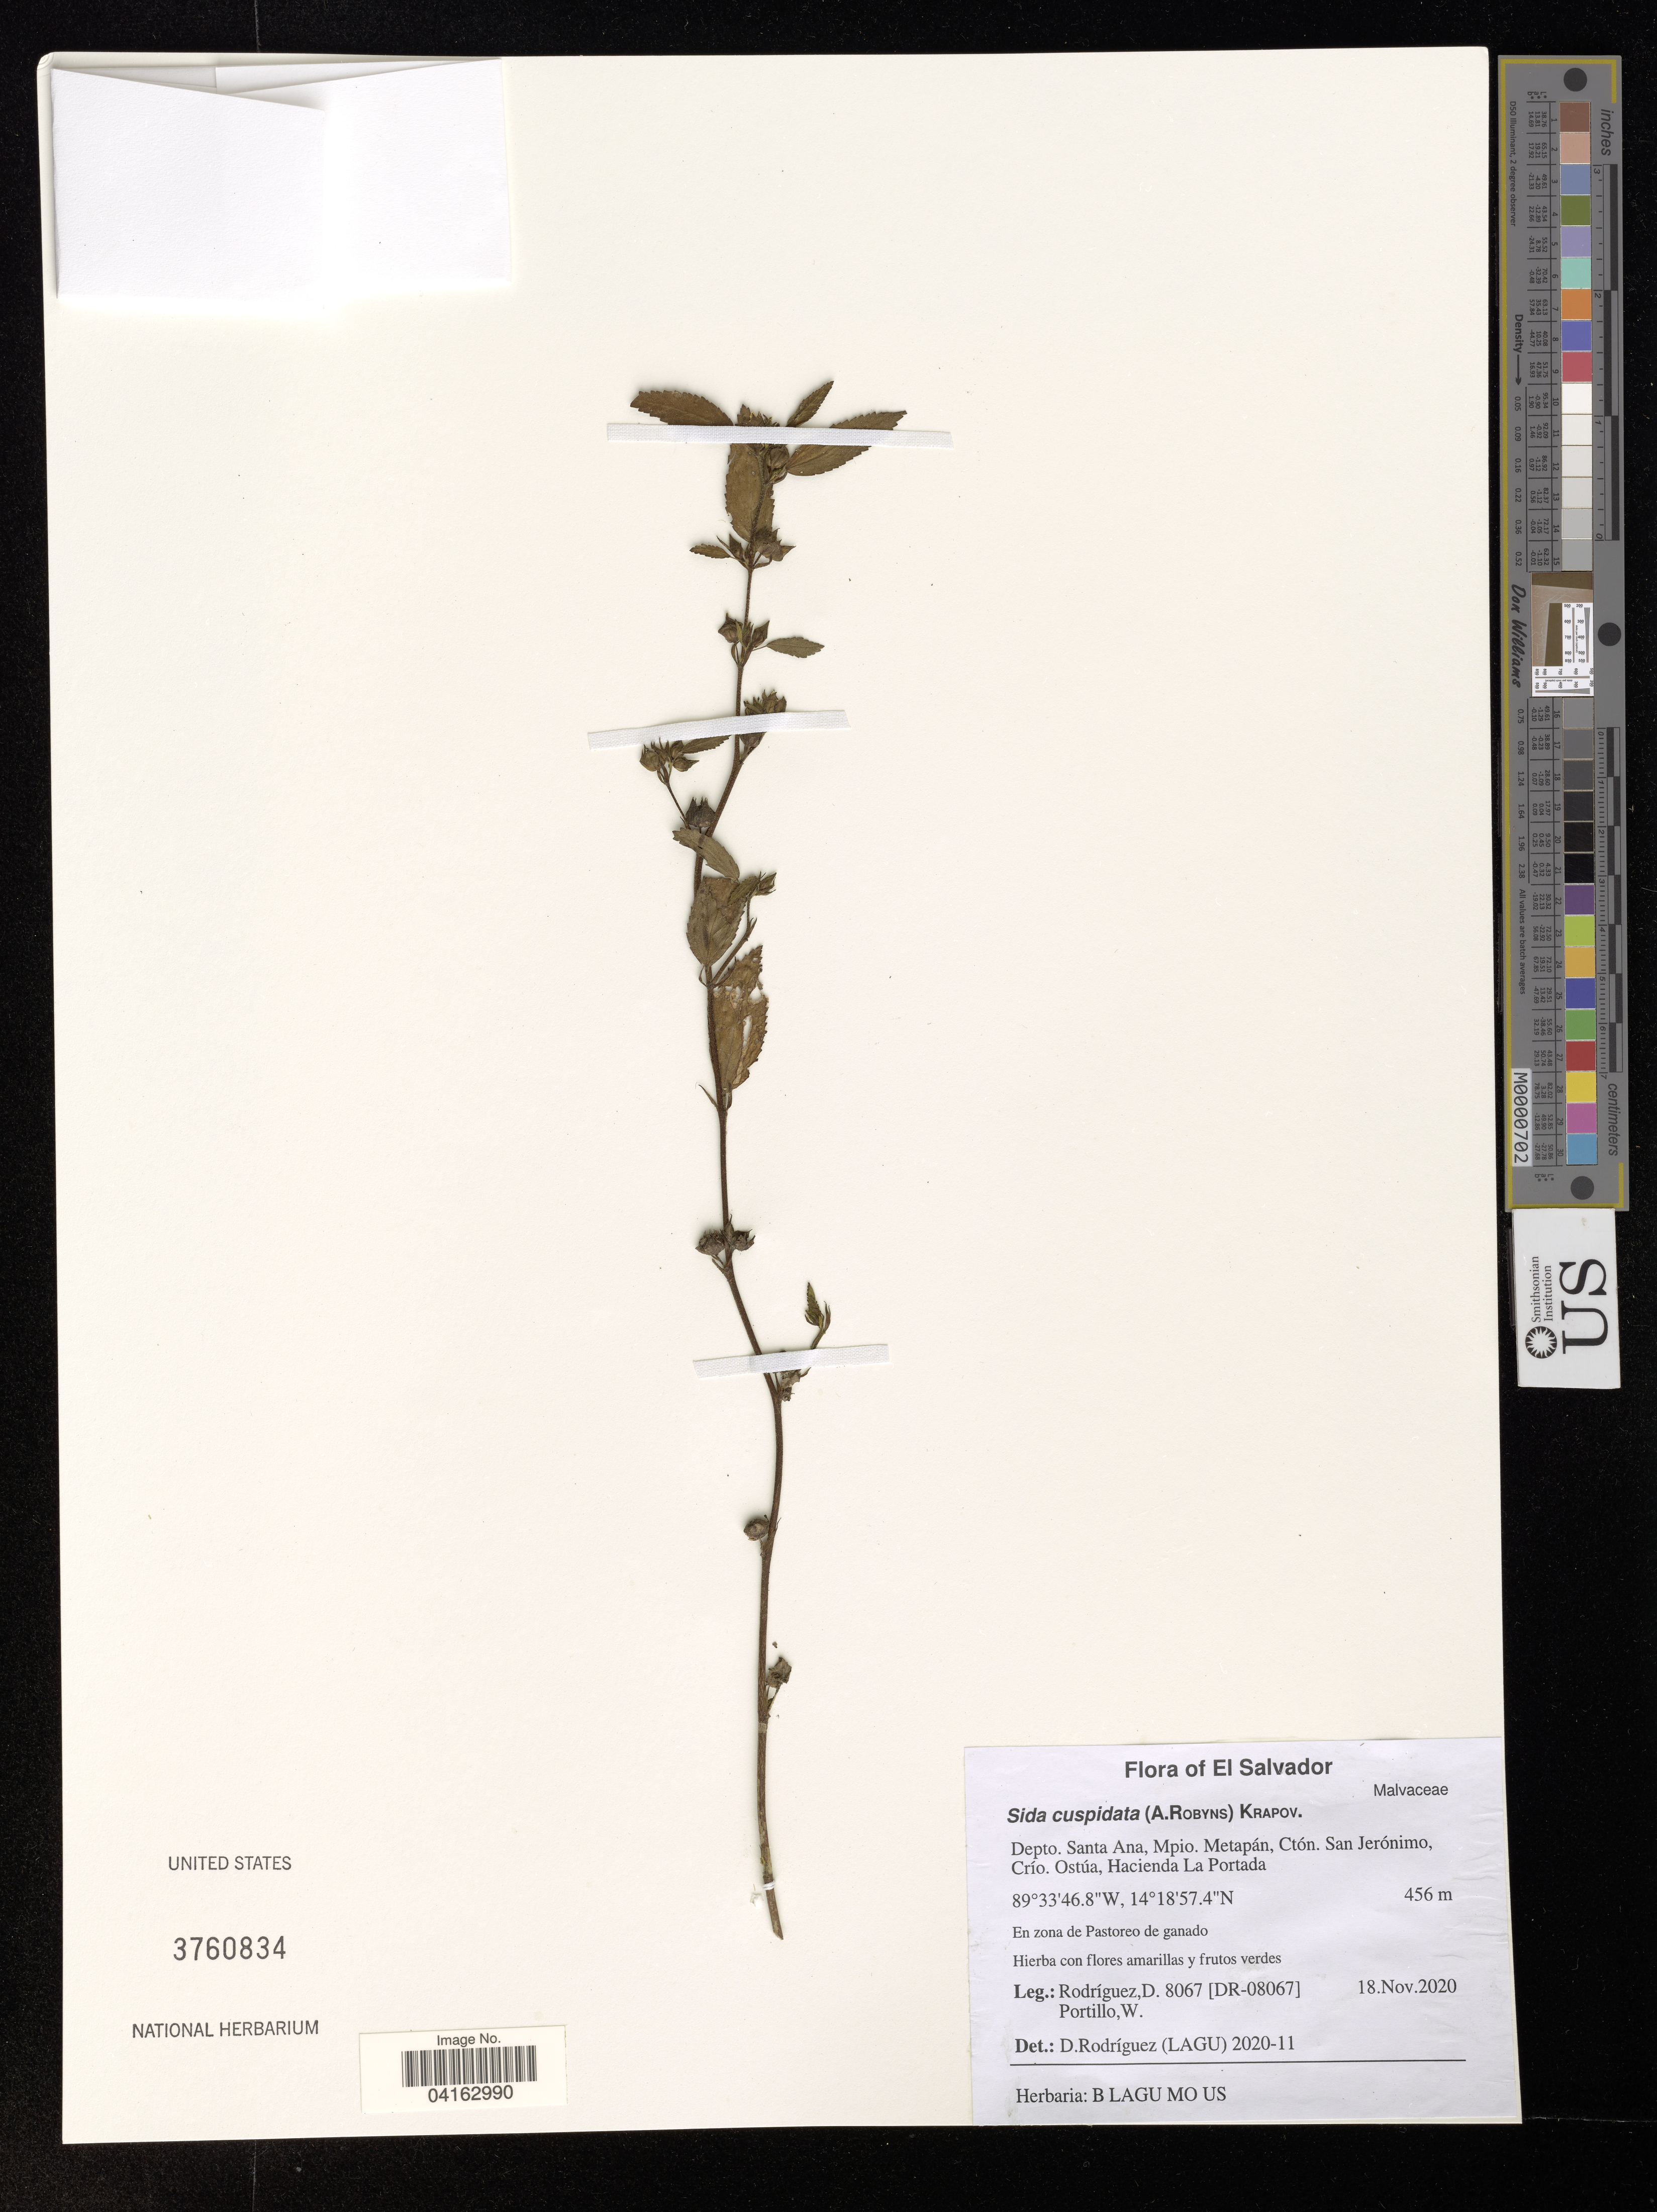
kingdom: Plantae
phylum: Tracheophyta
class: Magnoliopsida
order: Malvales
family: Malvaceae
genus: Sida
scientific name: Sida cuspidata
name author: (A. Robyns) Krapov.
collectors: D. Rodriguez & W. Portillo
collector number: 8067 / [DR-08067]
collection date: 2020-11-18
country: El Salvador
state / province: Santa Ana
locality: Depto. Santa Ana, Mpio, Metapán, Ctón. San Jerónimo, Crío. Ostúa, Hacienda La Portada.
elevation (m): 456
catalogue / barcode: US 3760834